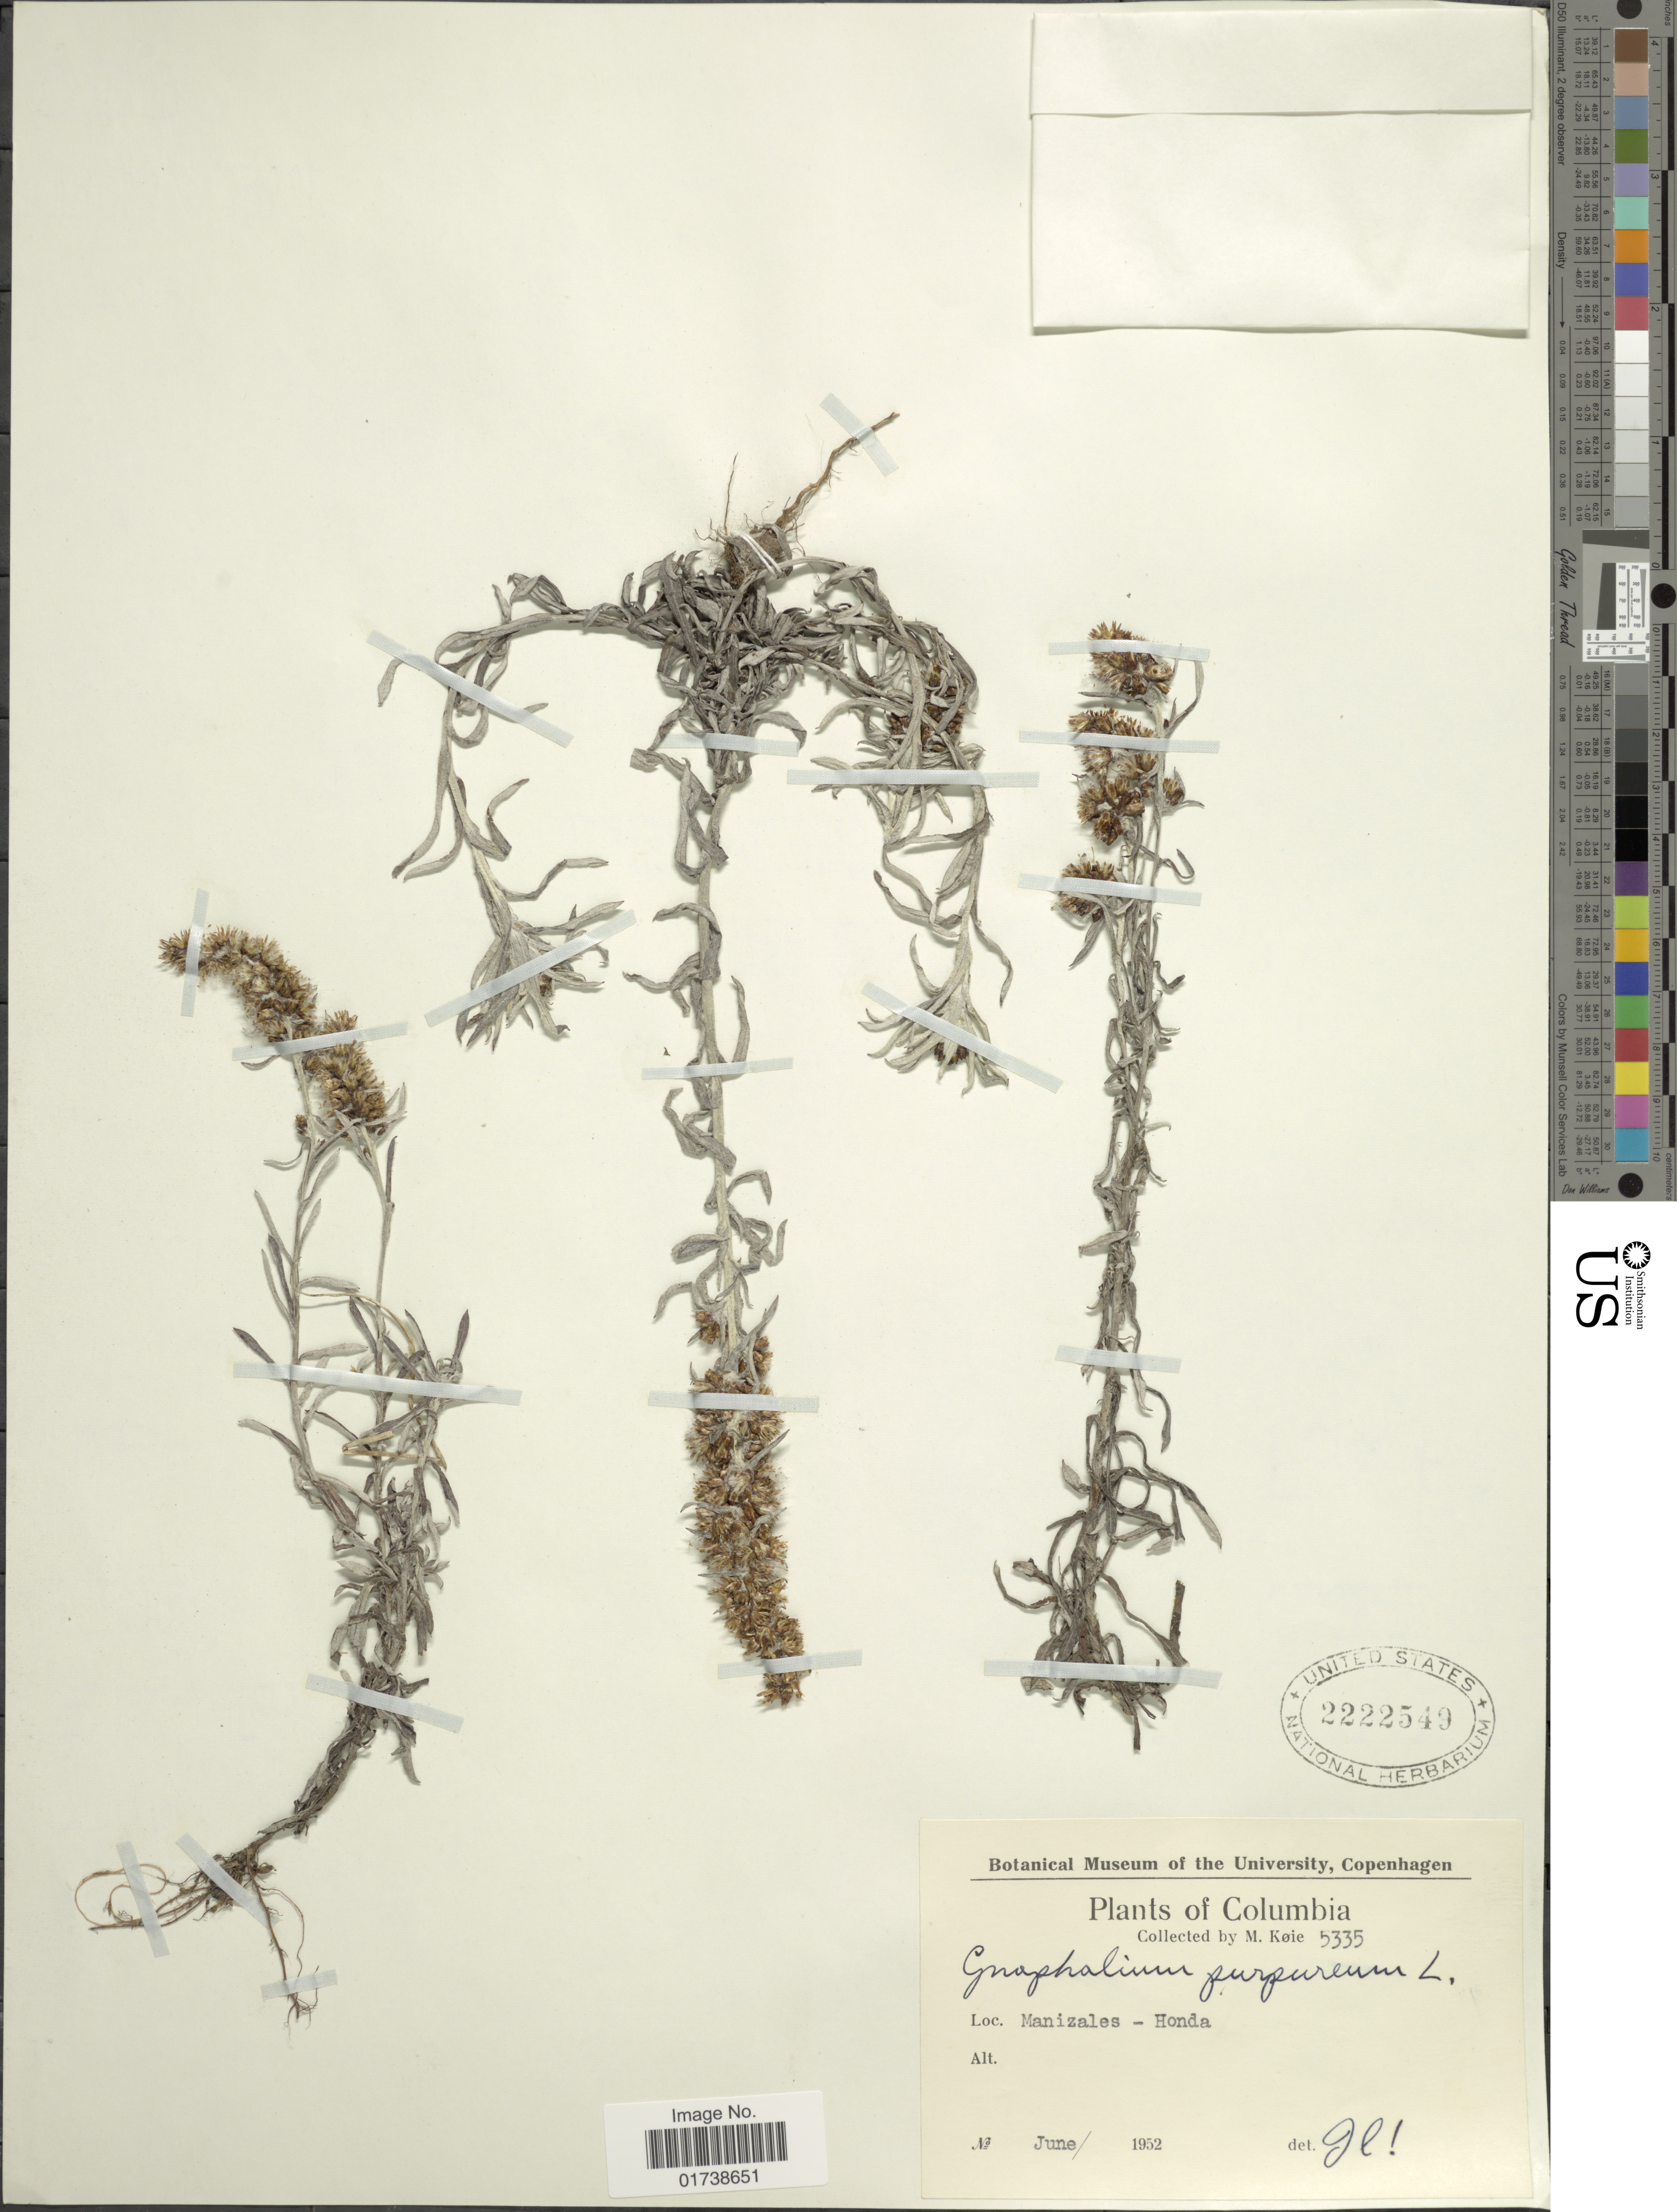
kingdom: Plantae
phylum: Tracheophyta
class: Magnoliopsida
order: Asterales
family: Asteraceae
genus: Gamochaeta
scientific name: Gamochaeta purpurea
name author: (L.) Cabrera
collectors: M. Köie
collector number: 5335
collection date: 1952-06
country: Colombia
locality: Manizales- Honda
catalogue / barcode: US 2222549